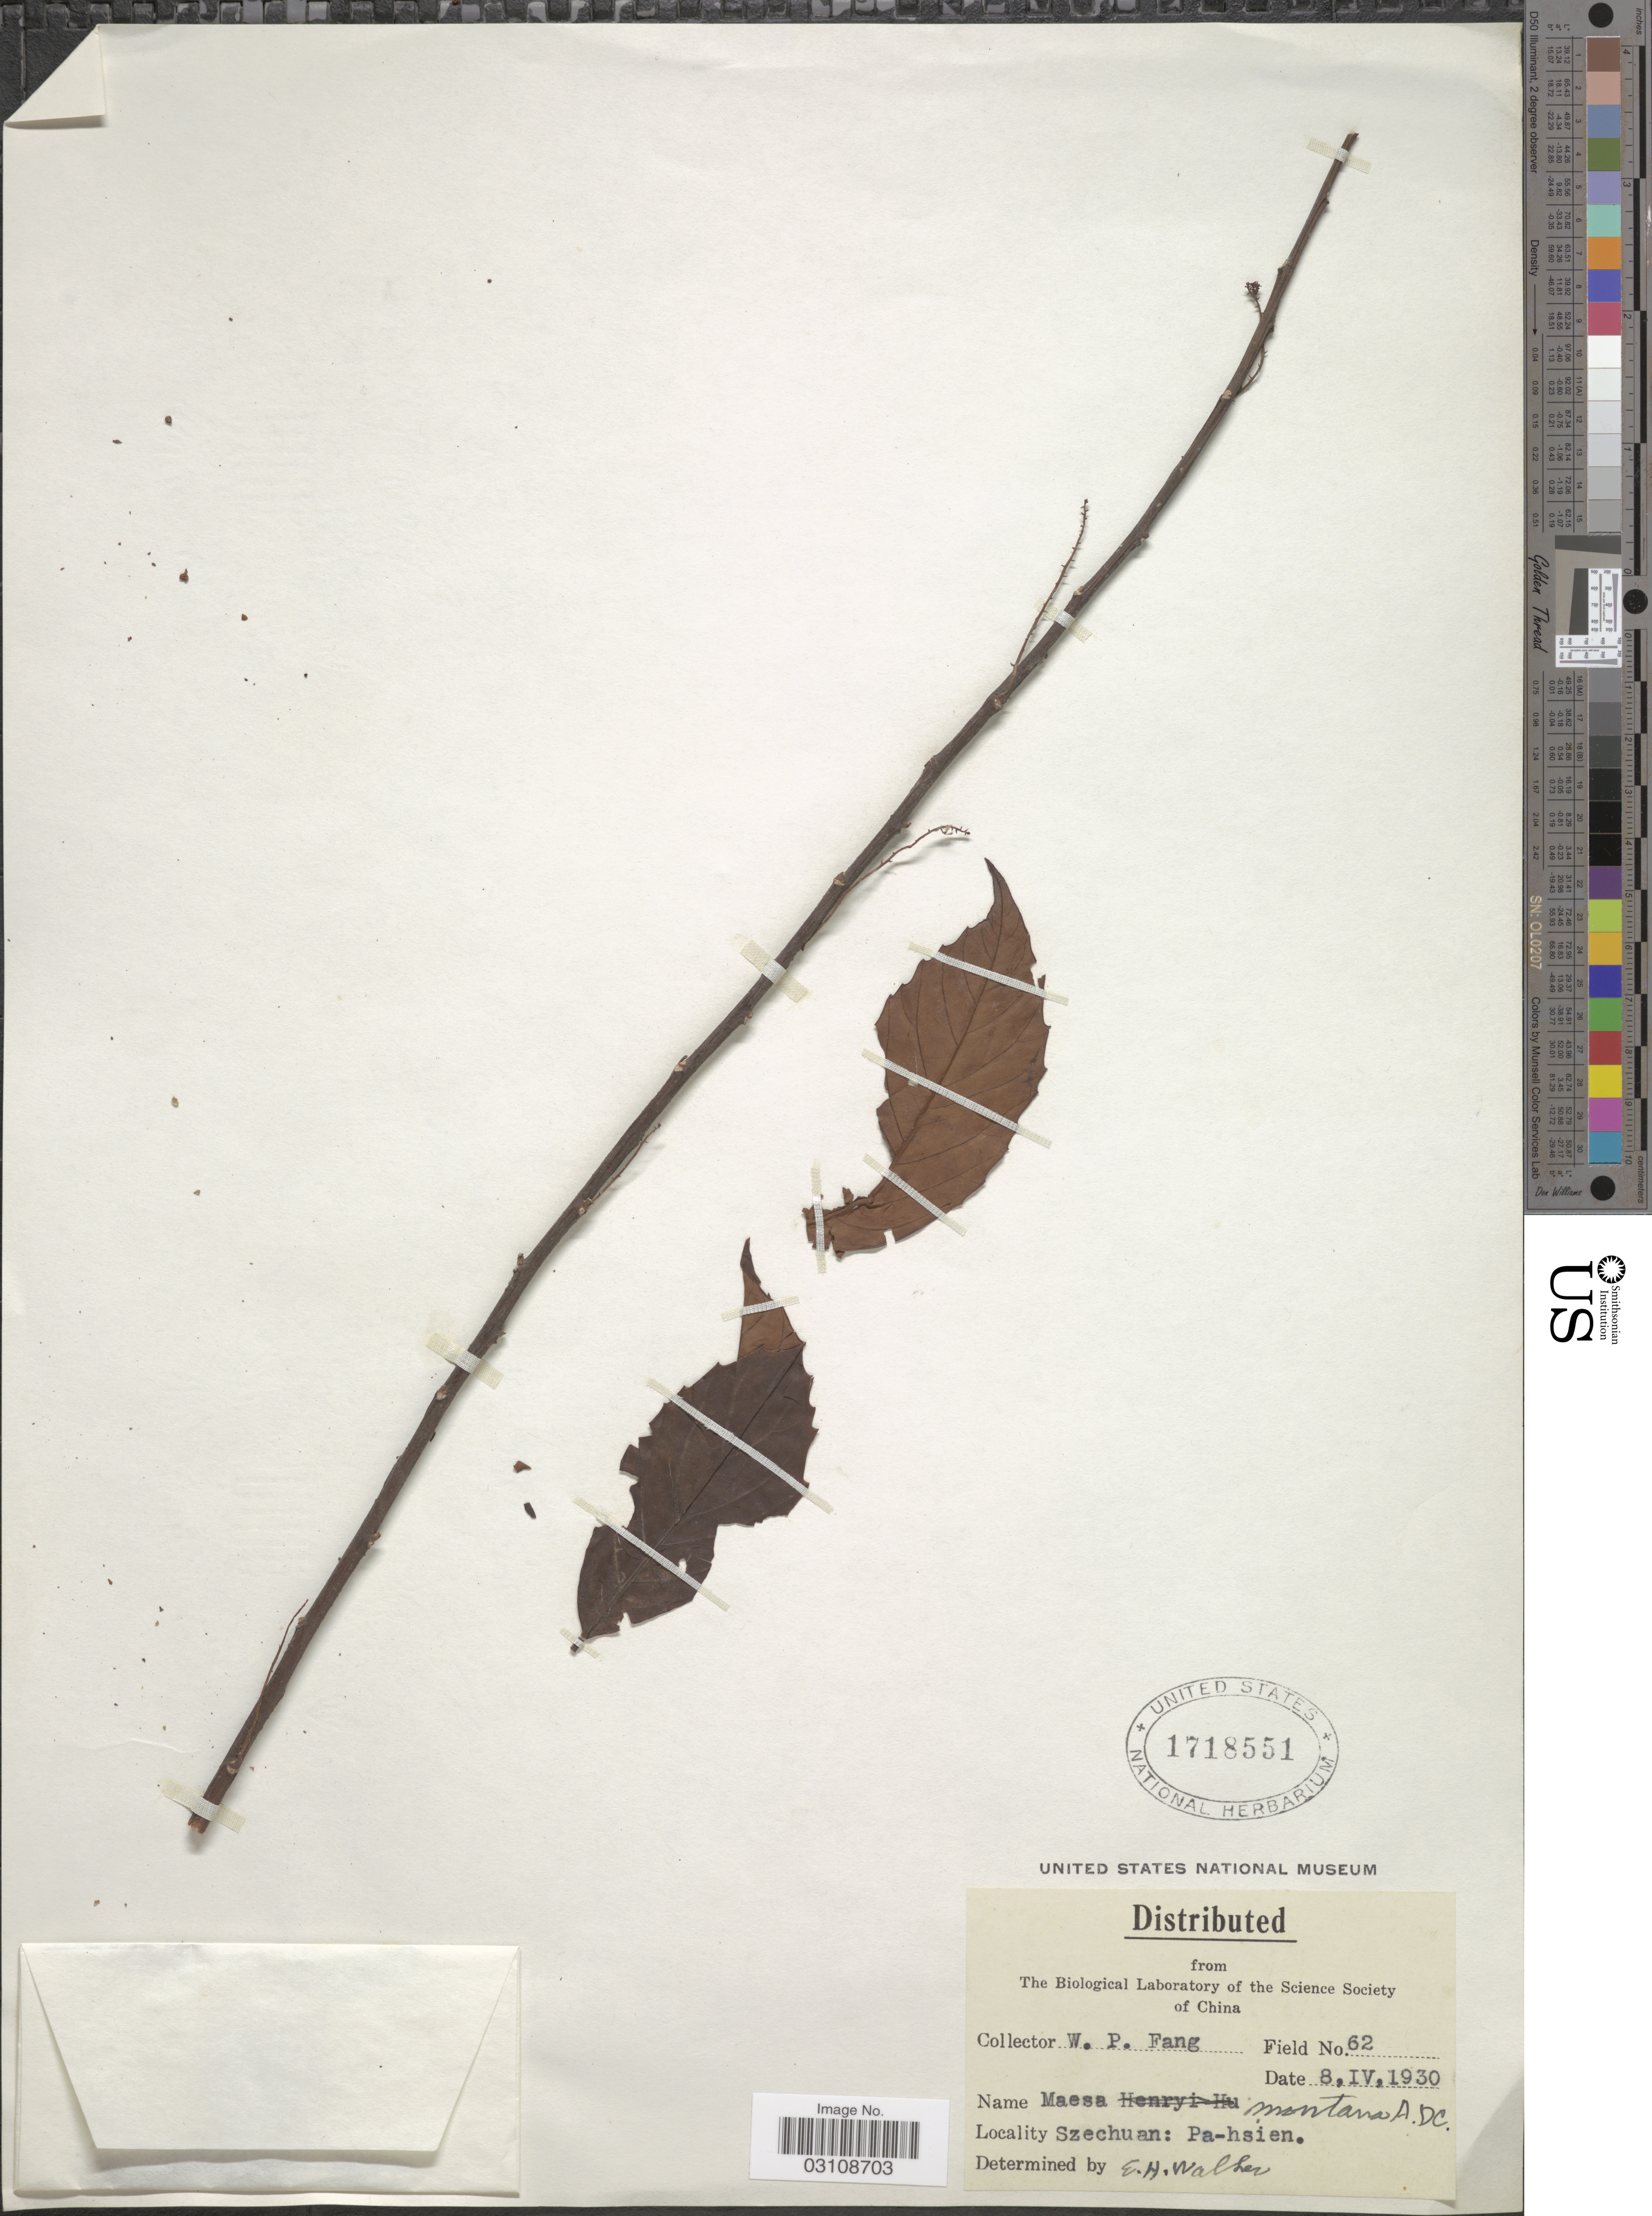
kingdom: Plantae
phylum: Tracheophyta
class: Magnoliopsida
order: Ericales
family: Primulaceae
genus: Maesa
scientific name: Maesa montana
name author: A. DC.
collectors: W. P. Fang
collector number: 62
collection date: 1930-04-08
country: China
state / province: Sichuan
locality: Szechuan: Pa-hsien.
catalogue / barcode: US 1718551